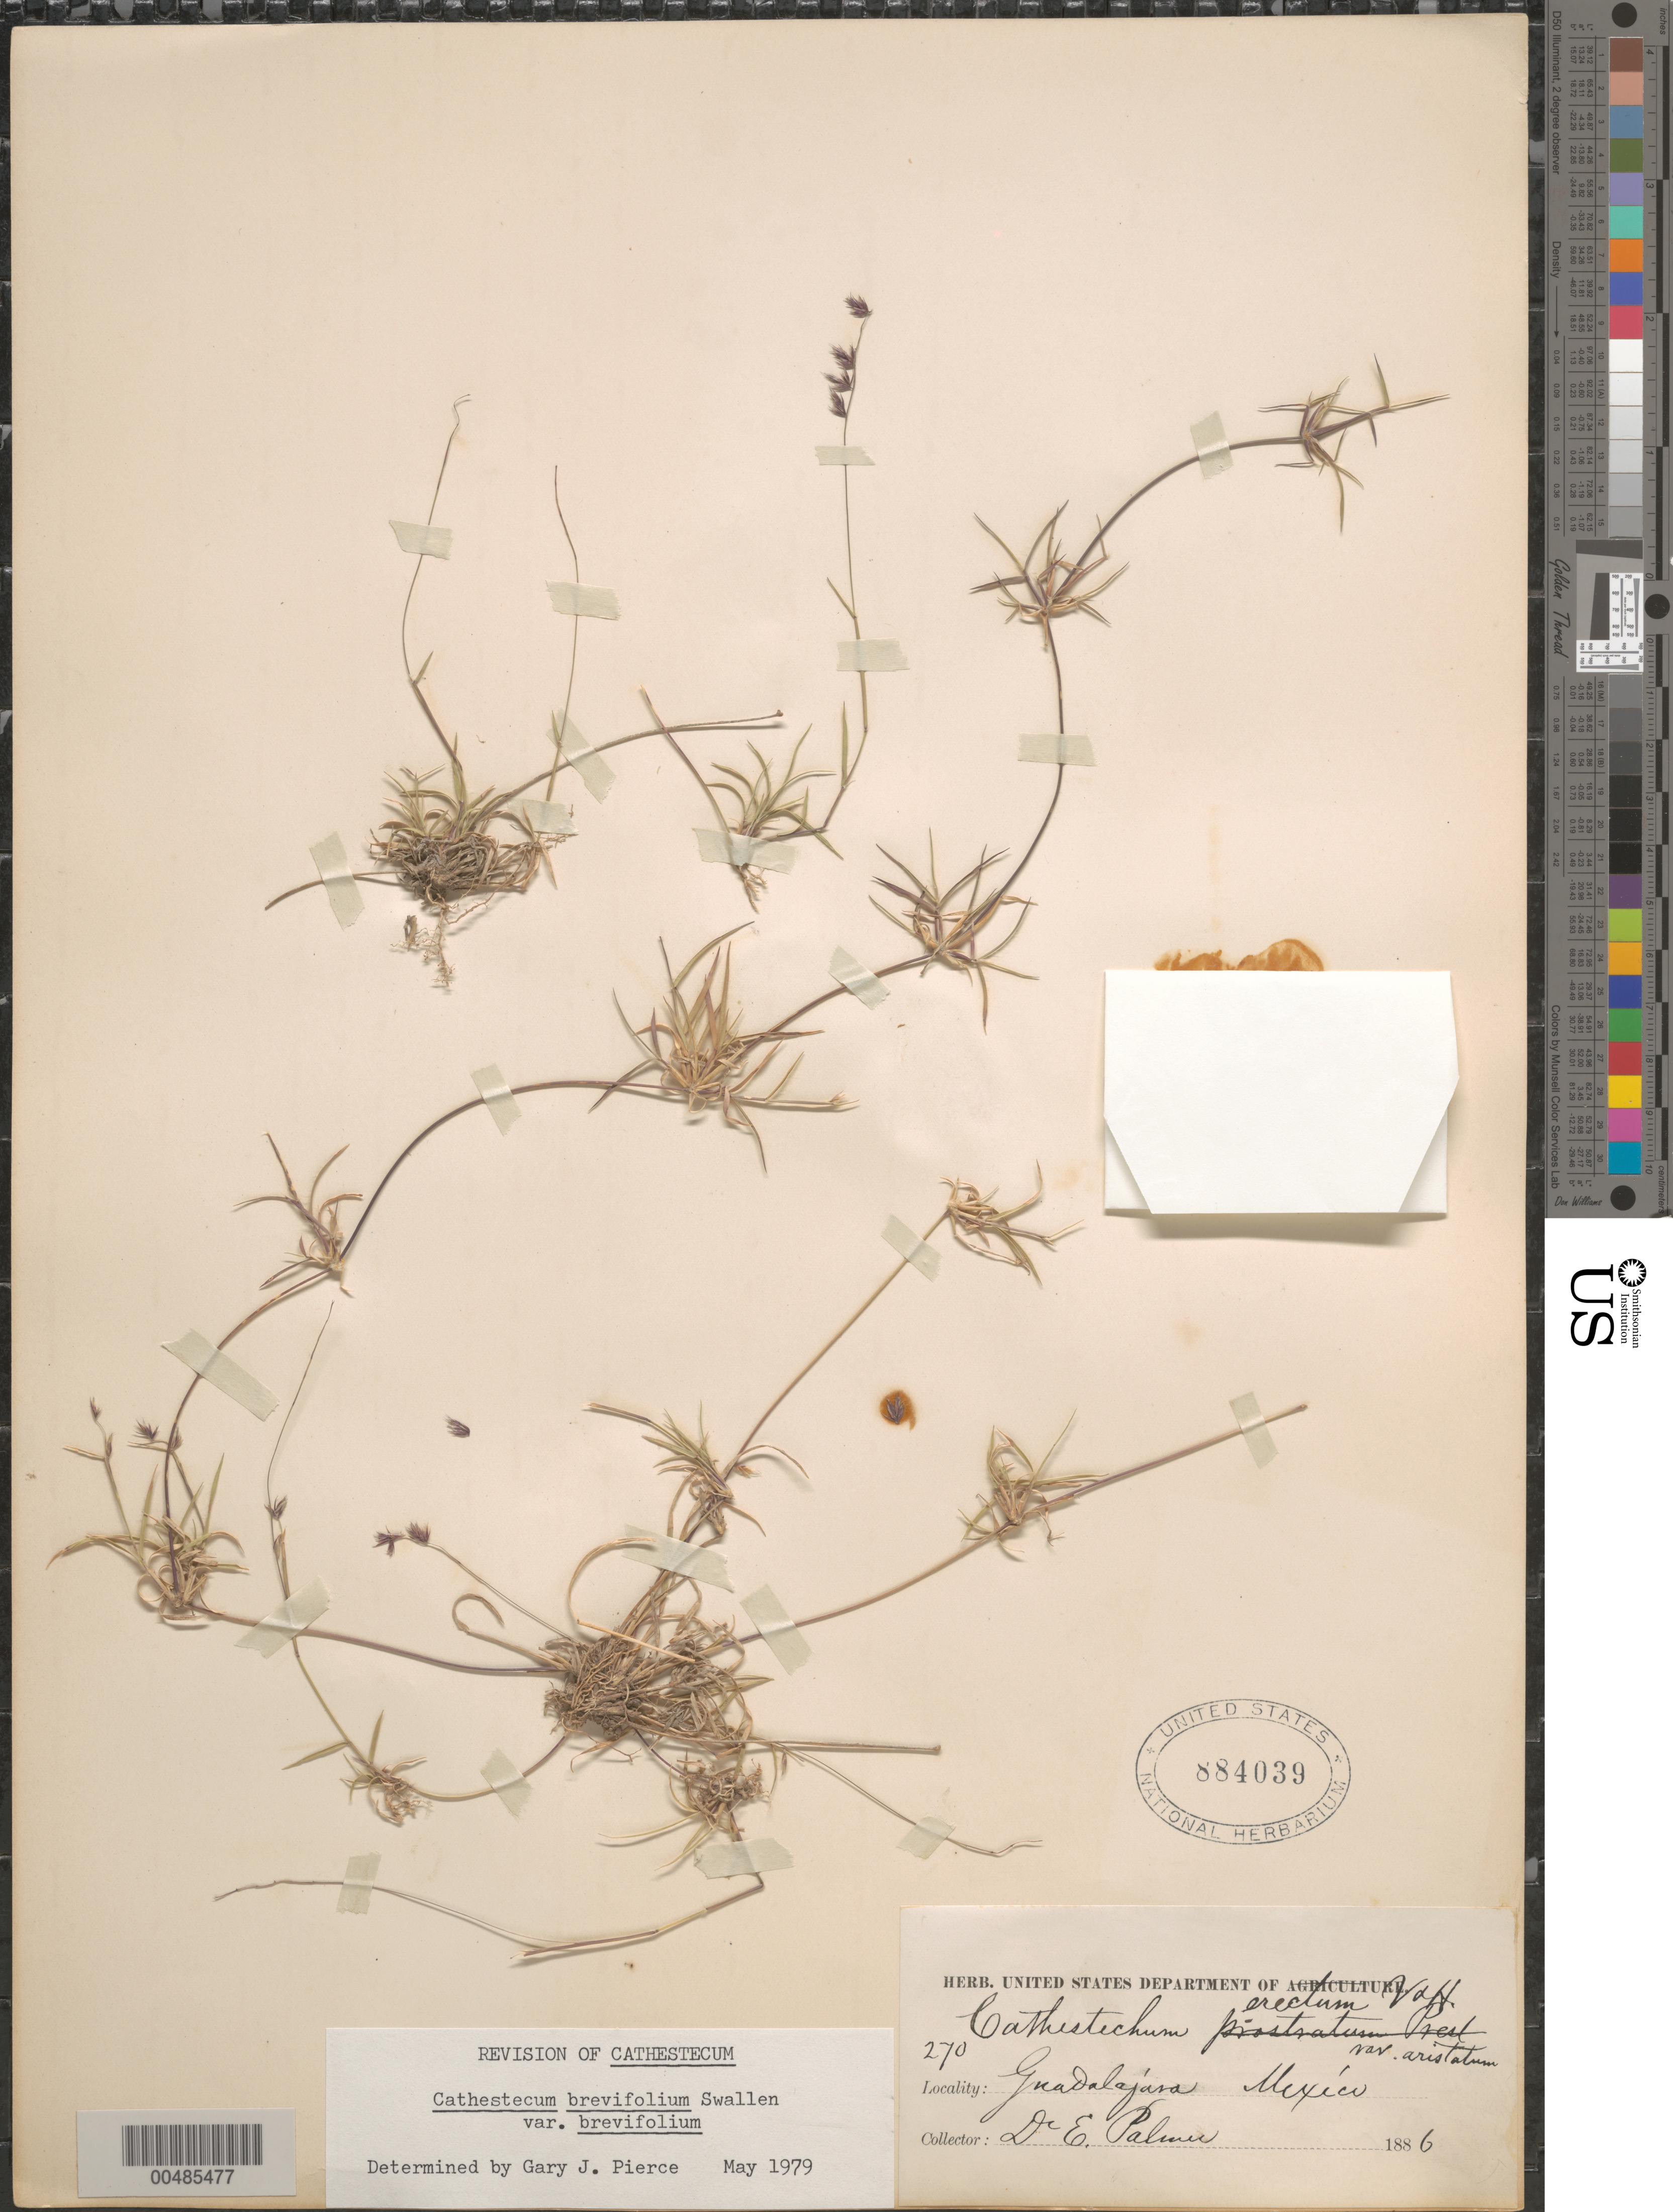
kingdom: Plantae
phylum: Tracheophyta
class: Liliopsida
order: Poales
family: Poaceae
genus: Cathestecum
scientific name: Cathestecum brevifolium var. brevifolium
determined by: Pierce, G. J.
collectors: E. Palmer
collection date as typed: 1886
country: Mexico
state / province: Jalisco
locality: Guadalajara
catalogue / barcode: US 884039